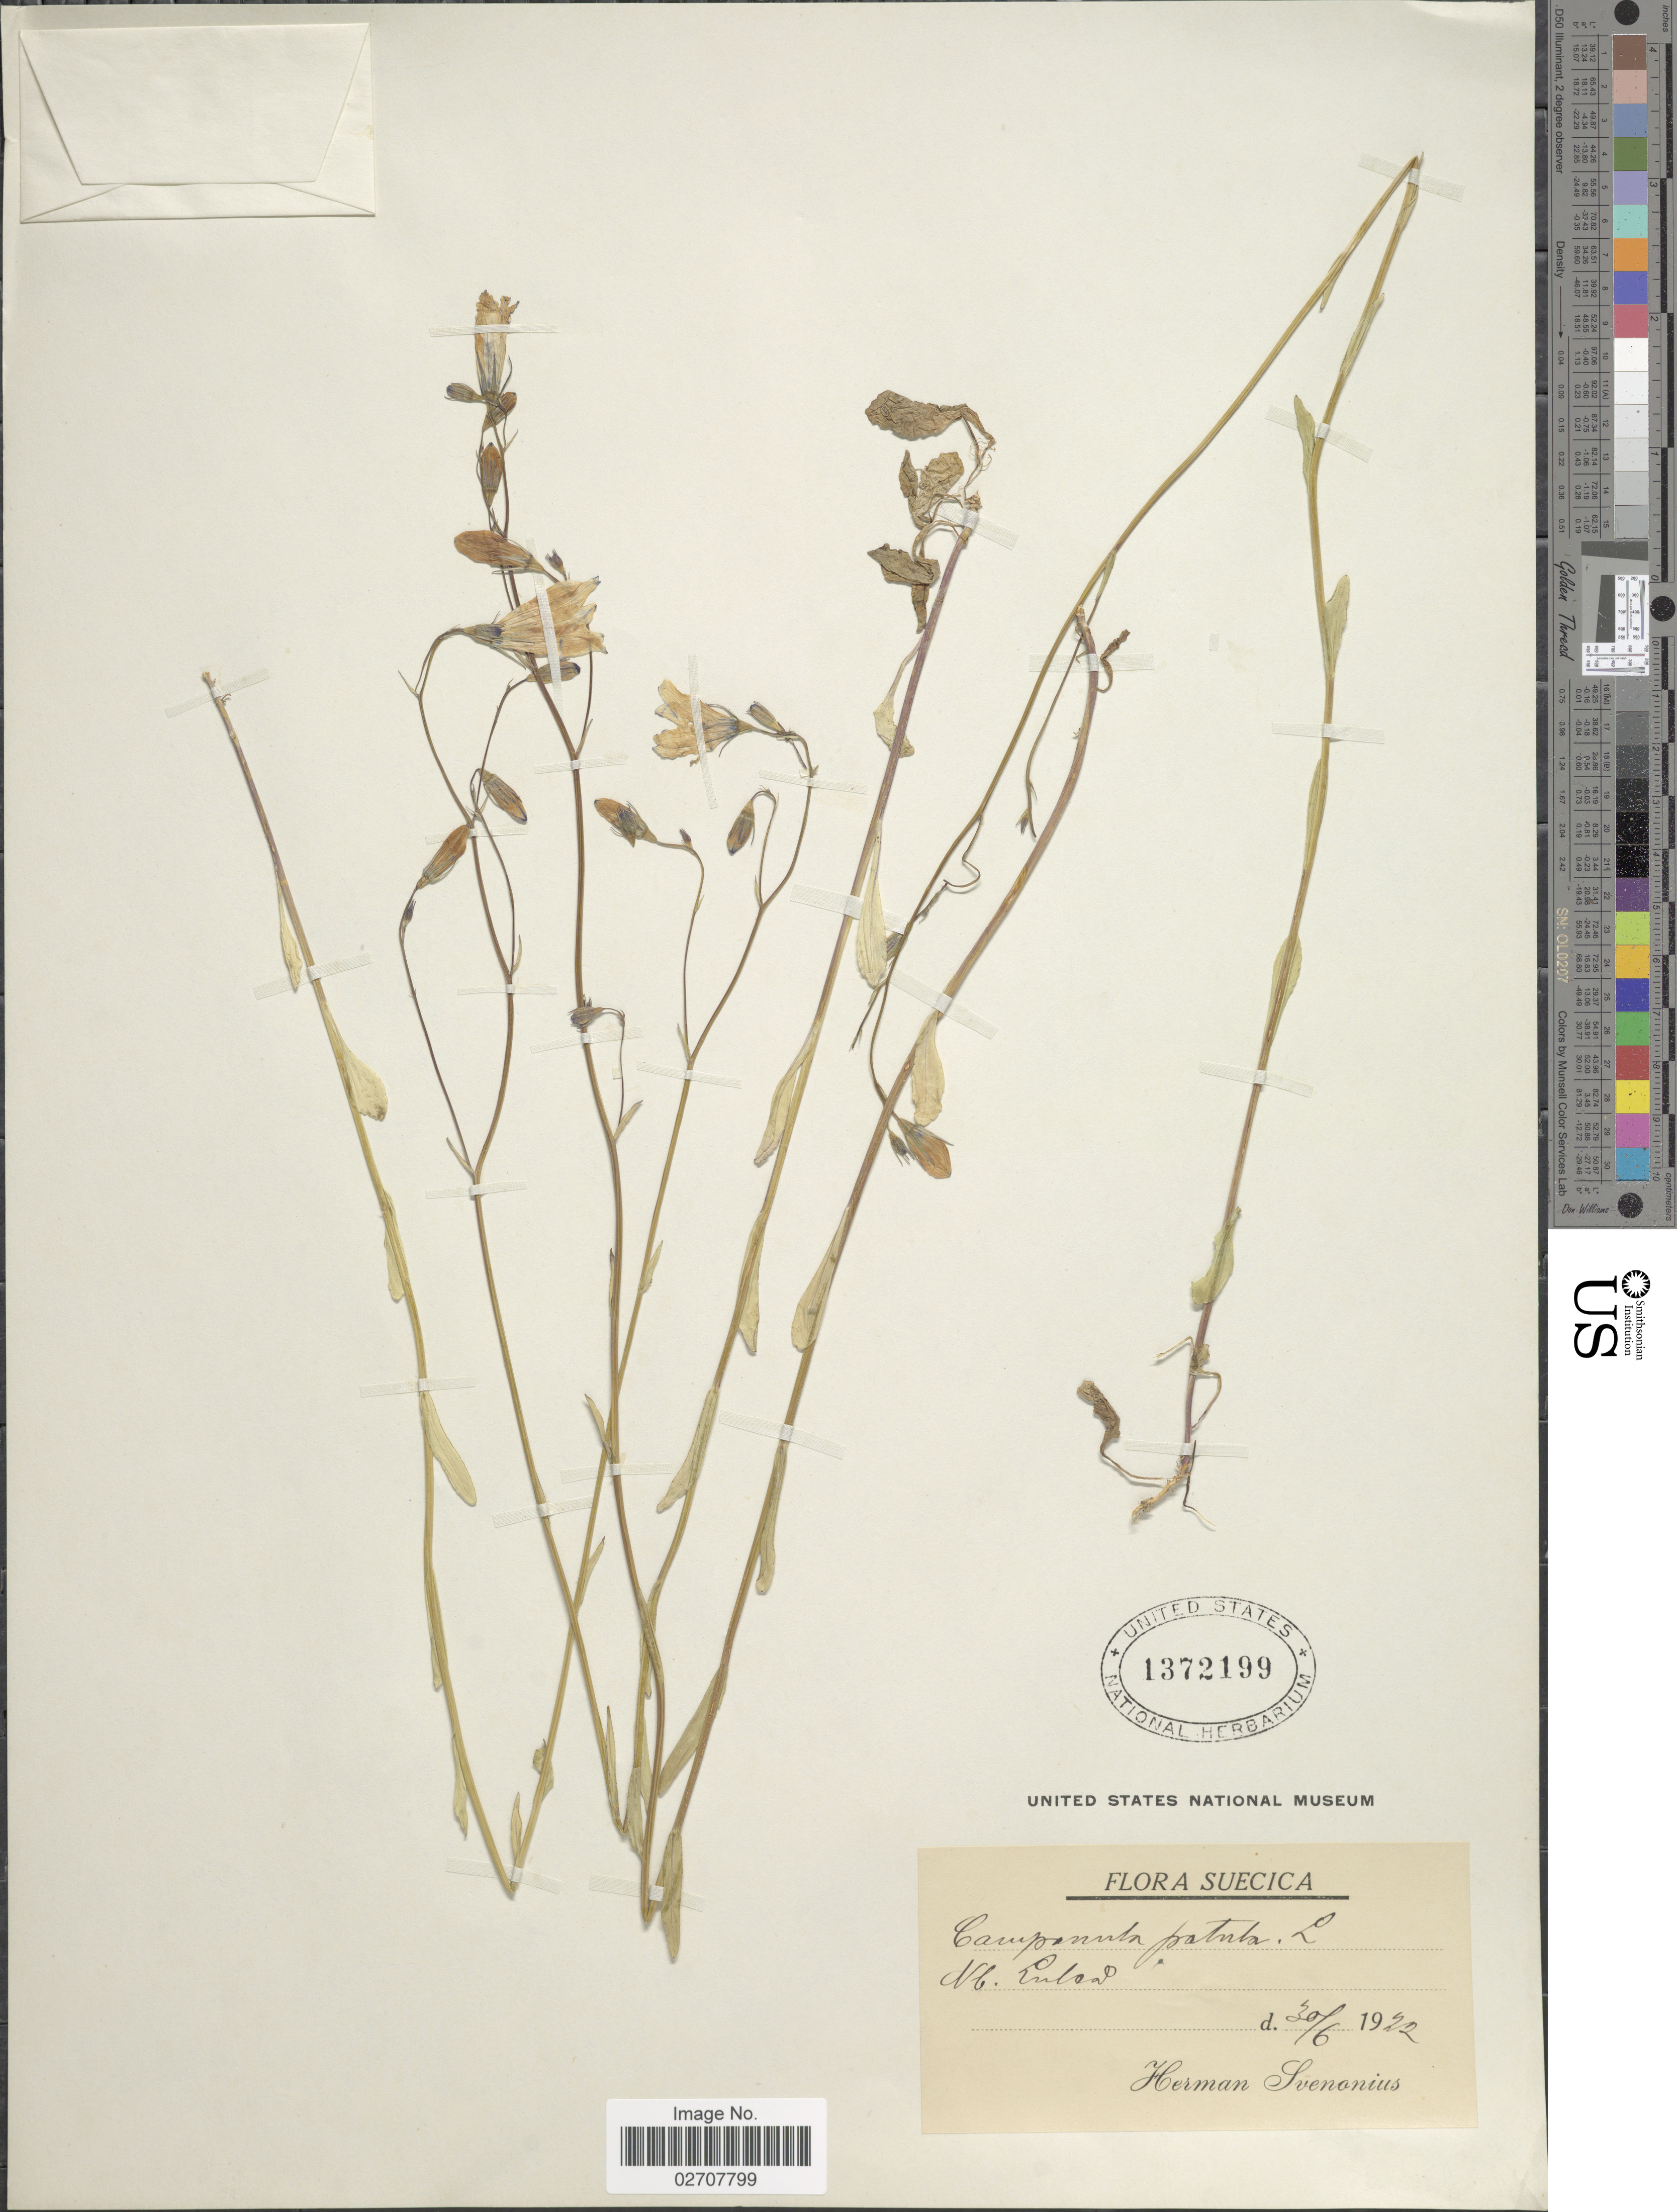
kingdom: Plantae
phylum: Tracheophyta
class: Magnoliopsida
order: Asterales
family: Campanulaceae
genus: Campanula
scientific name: Campanula patula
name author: L.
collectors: H. Svenonius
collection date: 1922-06-30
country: Sweden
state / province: Norrbotten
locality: Suecica, Nb. Luleå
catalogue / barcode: US 1372199